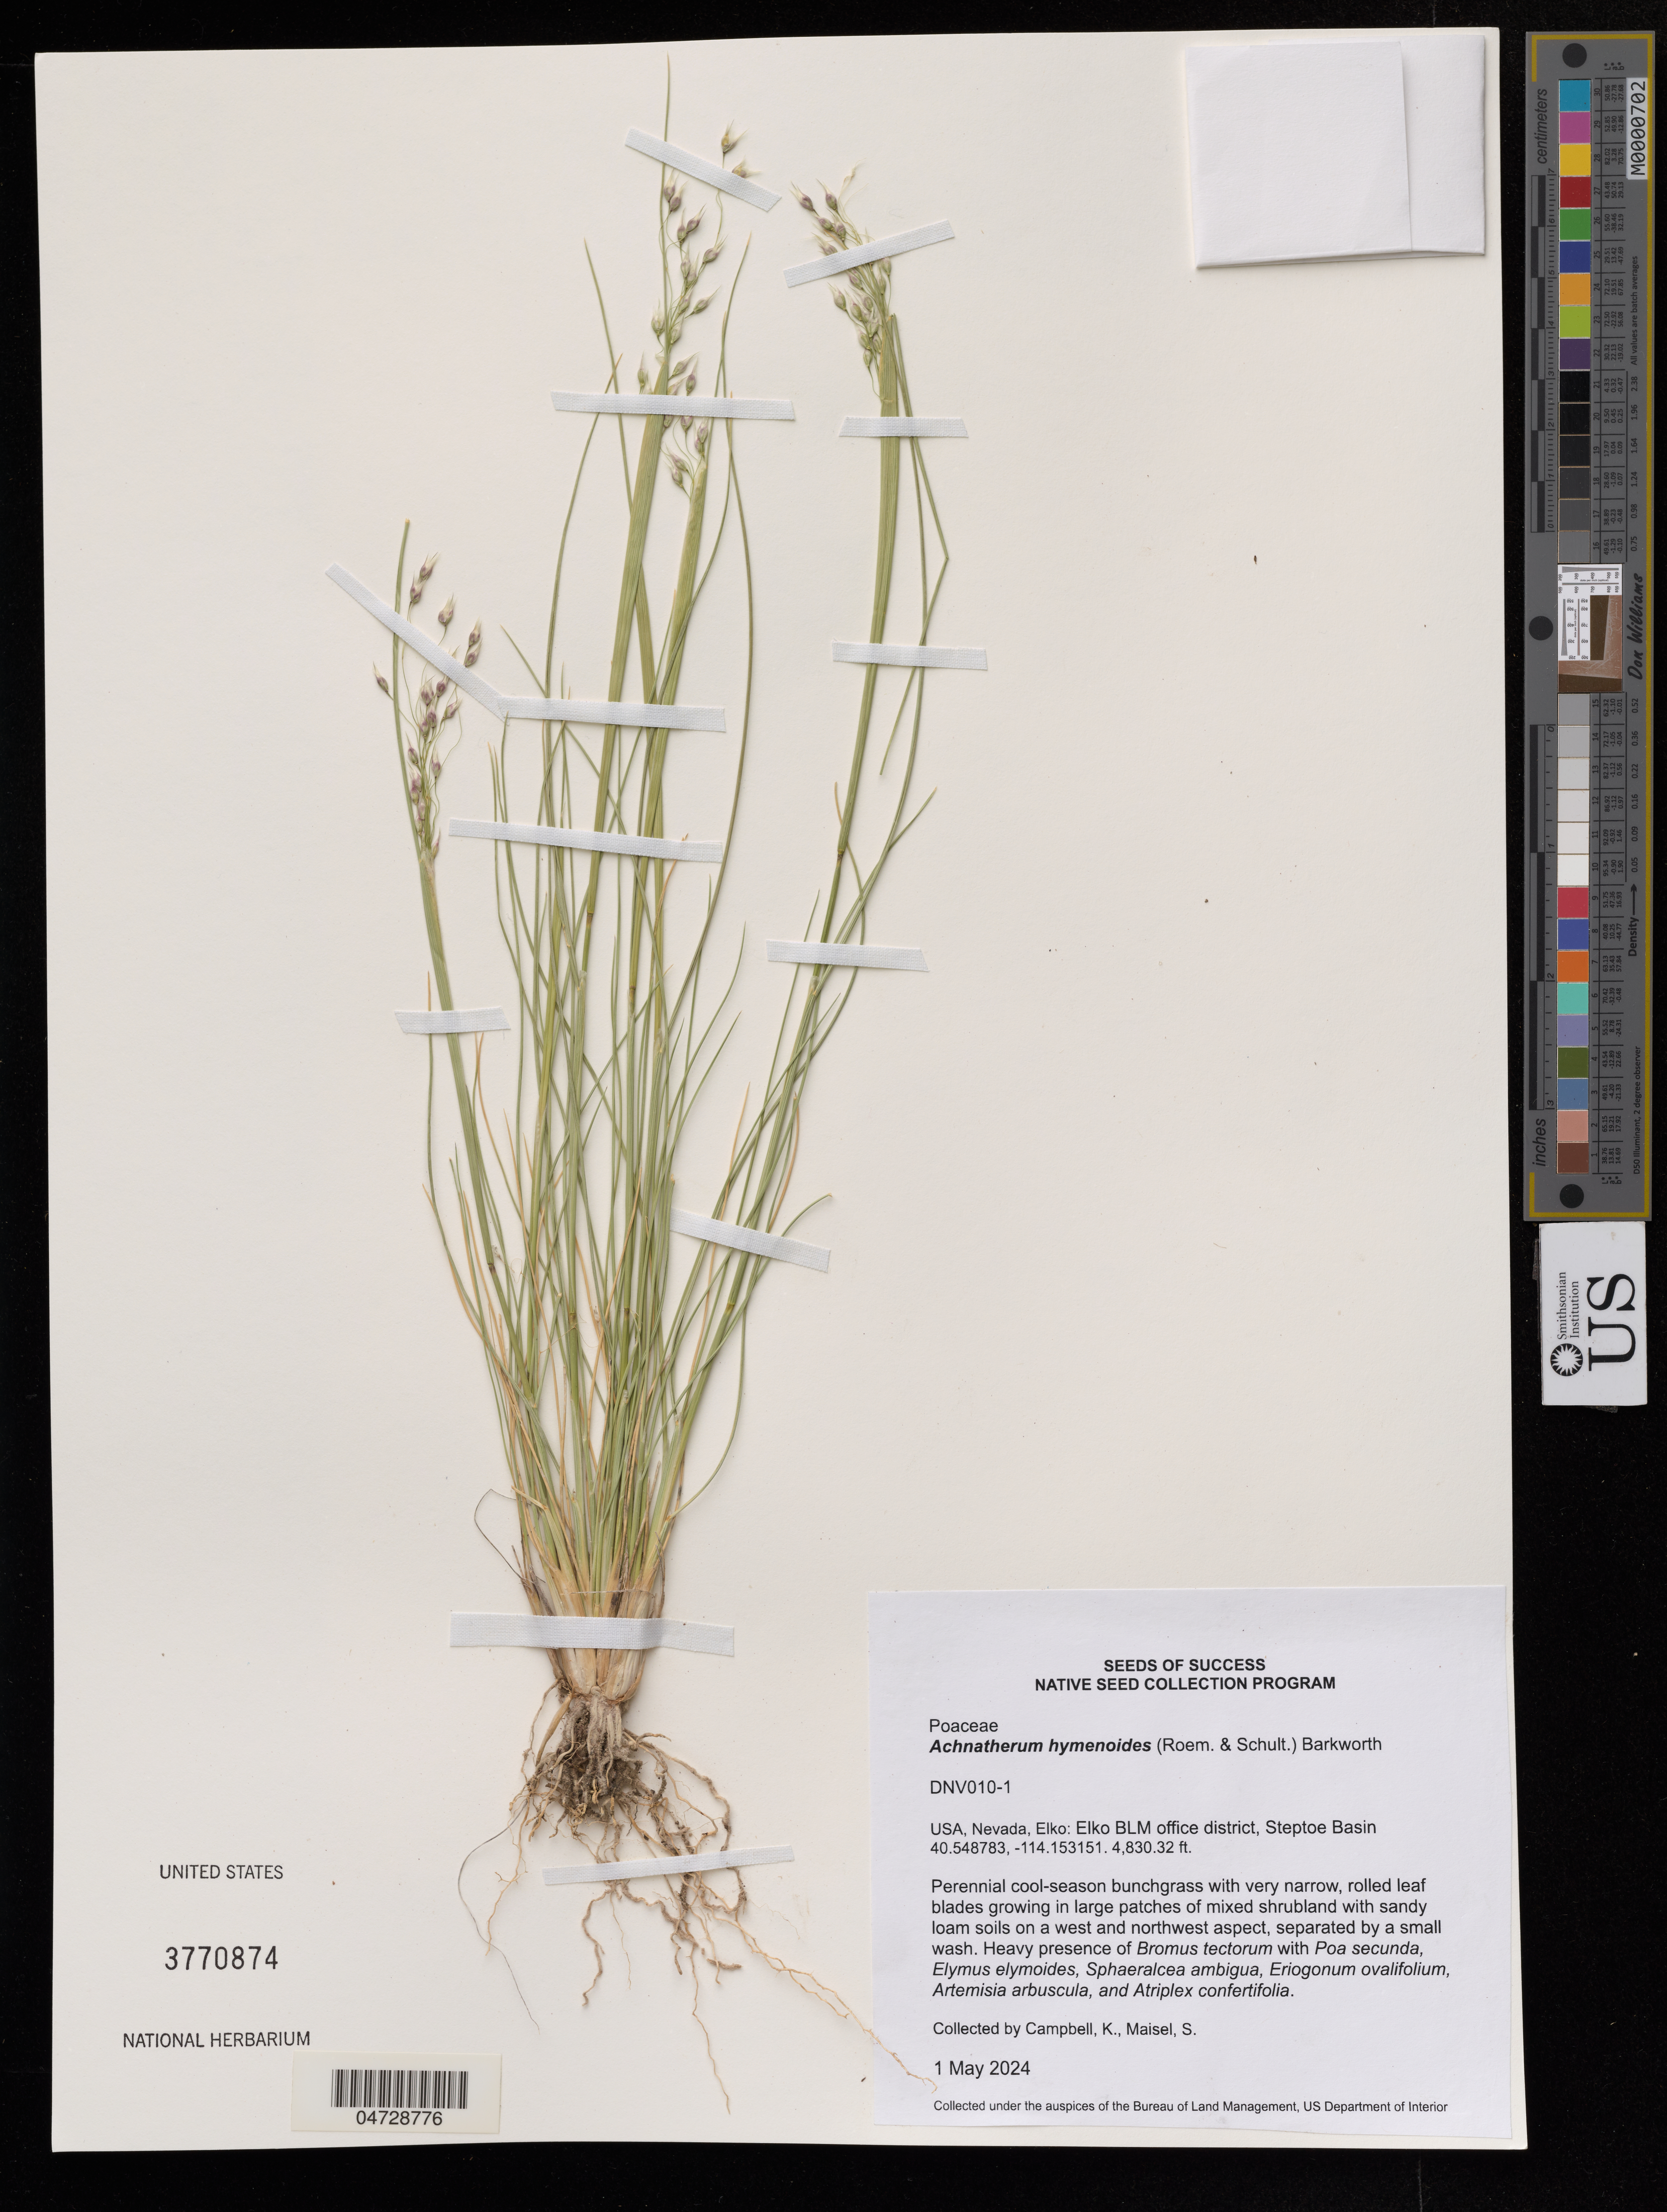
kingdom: Plantae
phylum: Tracheophyta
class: Liliopsida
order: Poales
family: Poaceae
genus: Achnatherum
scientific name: Achnatherum hymenoides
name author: (Roem. & Schult.) Barkworth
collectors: K. Campbell & S. Maisel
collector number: DNV010-1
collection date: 2024-05-01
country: United States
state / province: Nevada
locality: Elko: Elko BLM office district, Steptoe Basin.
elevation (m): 1472.28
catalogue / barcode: US 3770874